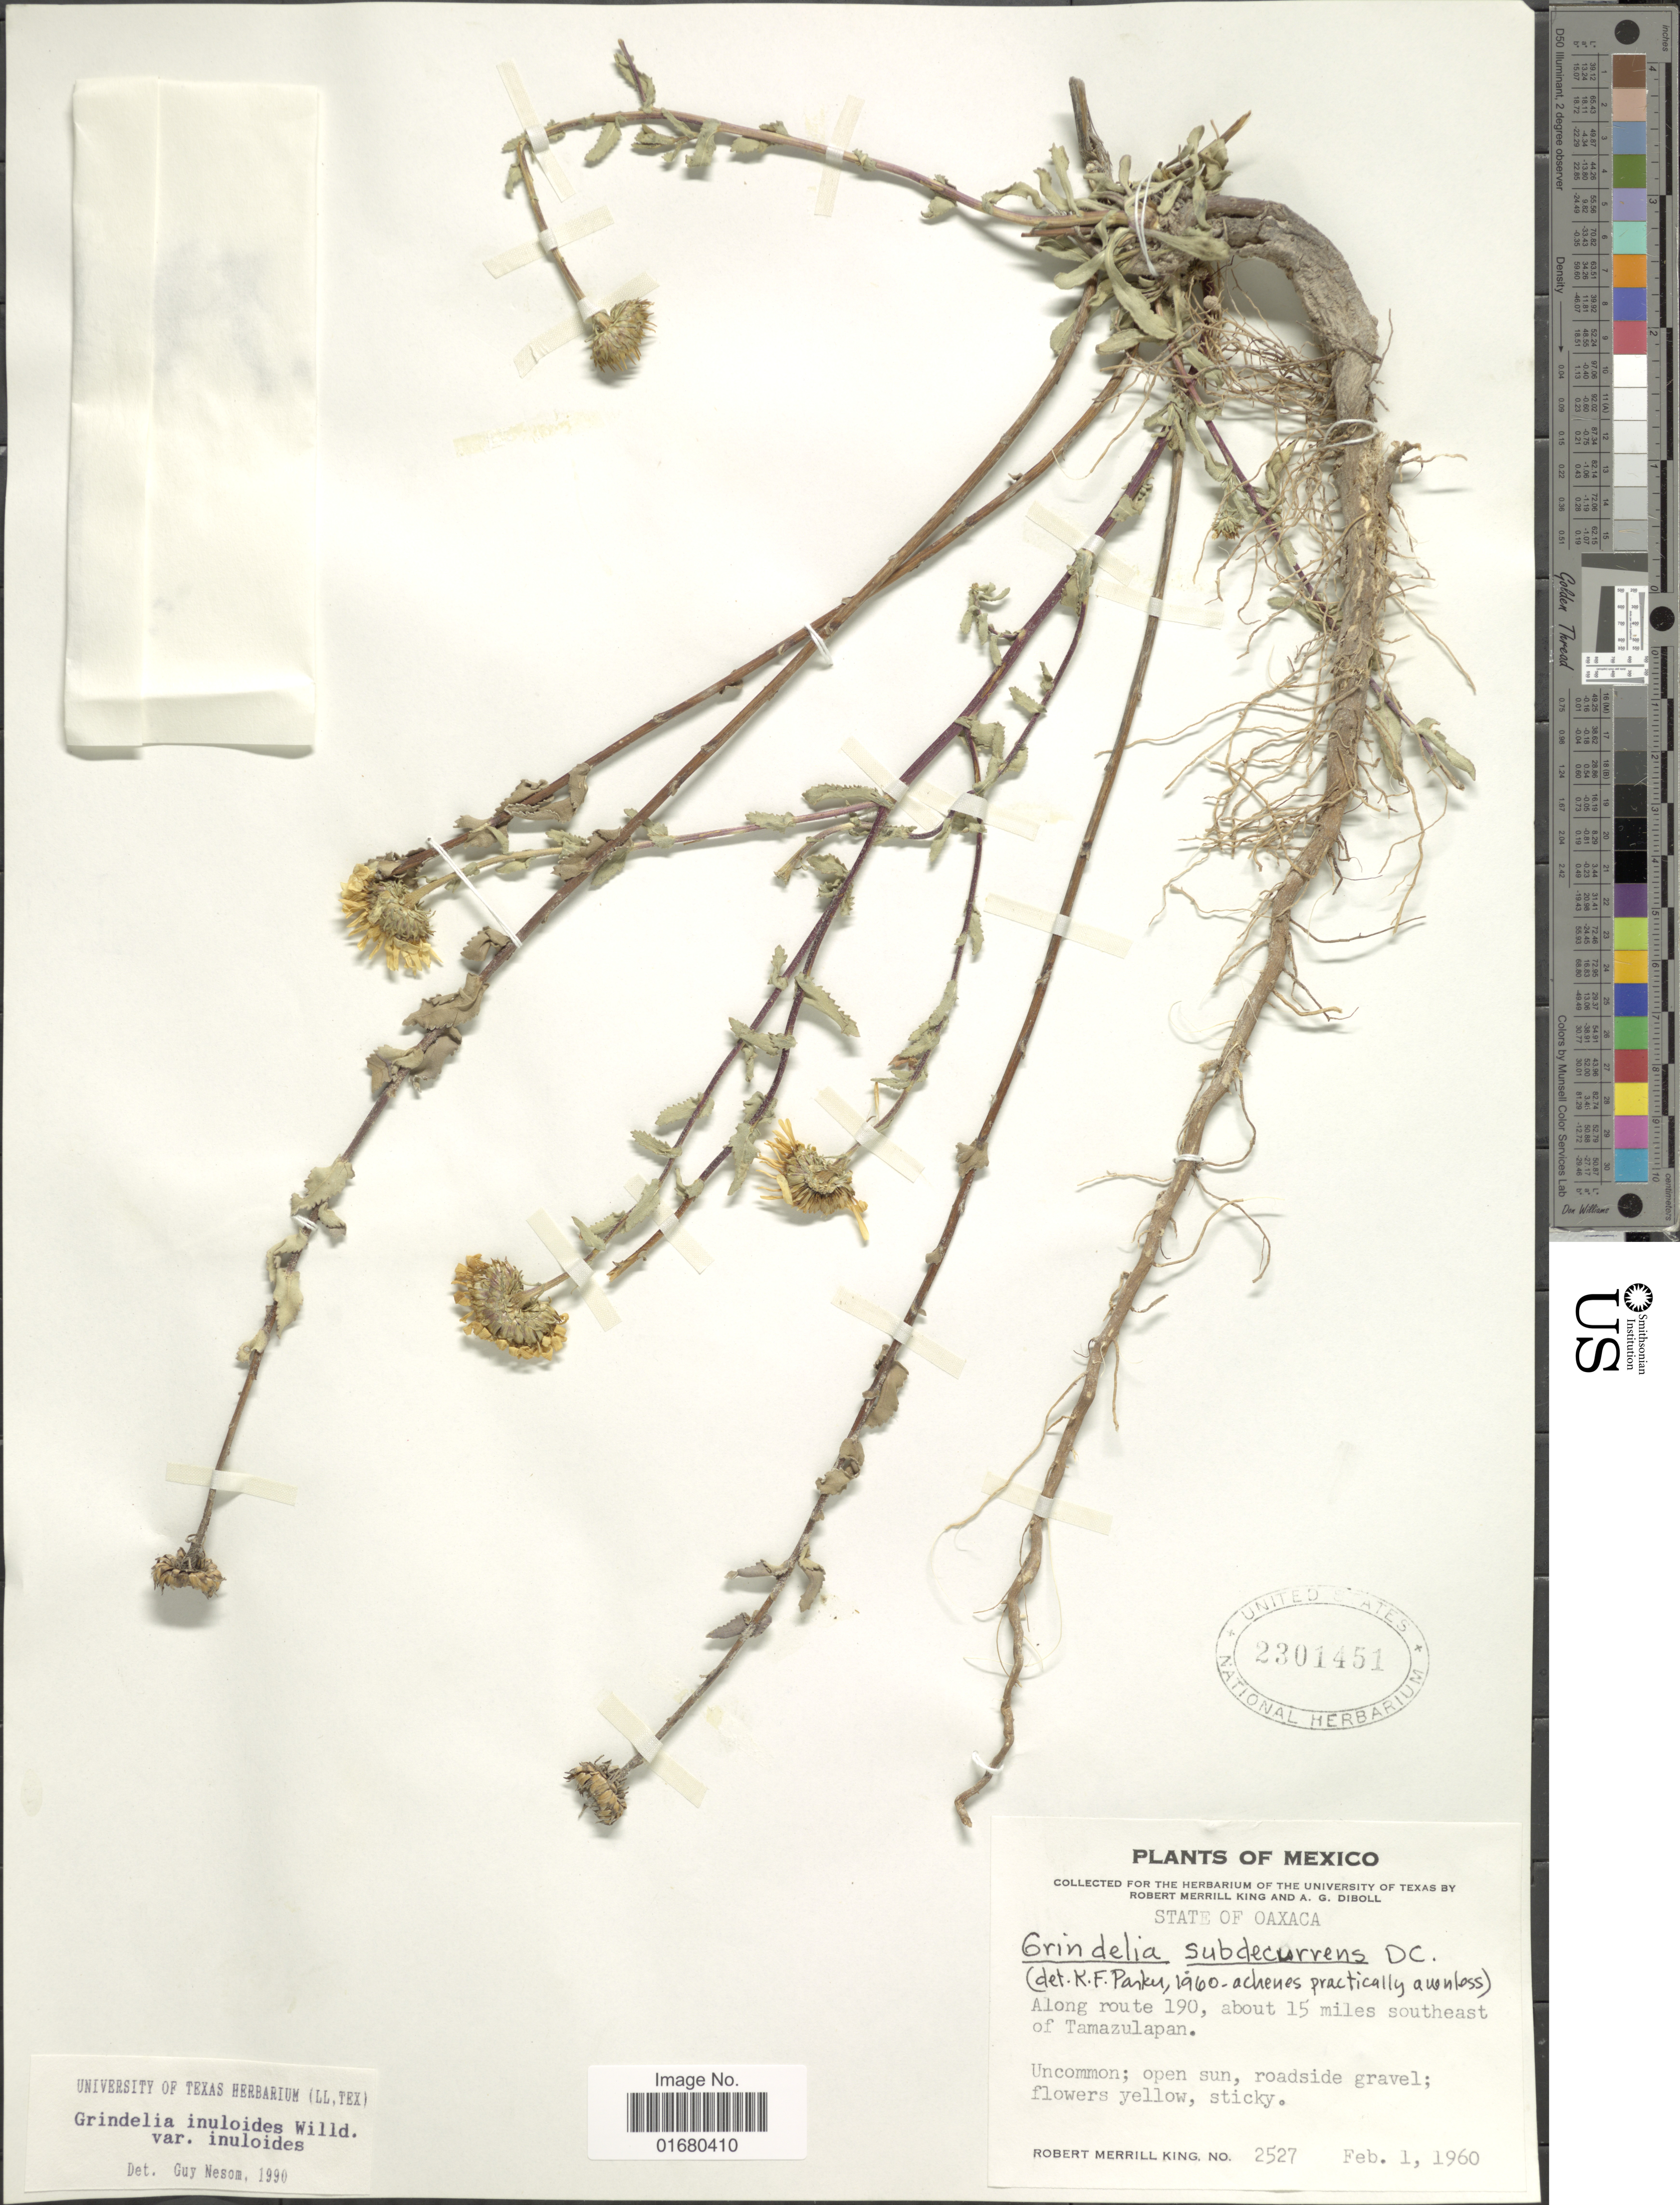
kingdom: Plantae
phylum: Tracheophyta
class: Magnoliopsida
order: Asterales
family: Asteraceae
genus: Grindelia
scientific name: Grindelia inuloides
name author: Willd.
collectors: R. M. King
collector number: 2527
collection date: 1960-02-01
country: Mexico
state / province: Oaxaca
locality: Along route 190, about 15 mile southeast of Tamazulapan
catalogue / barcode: US 2301451